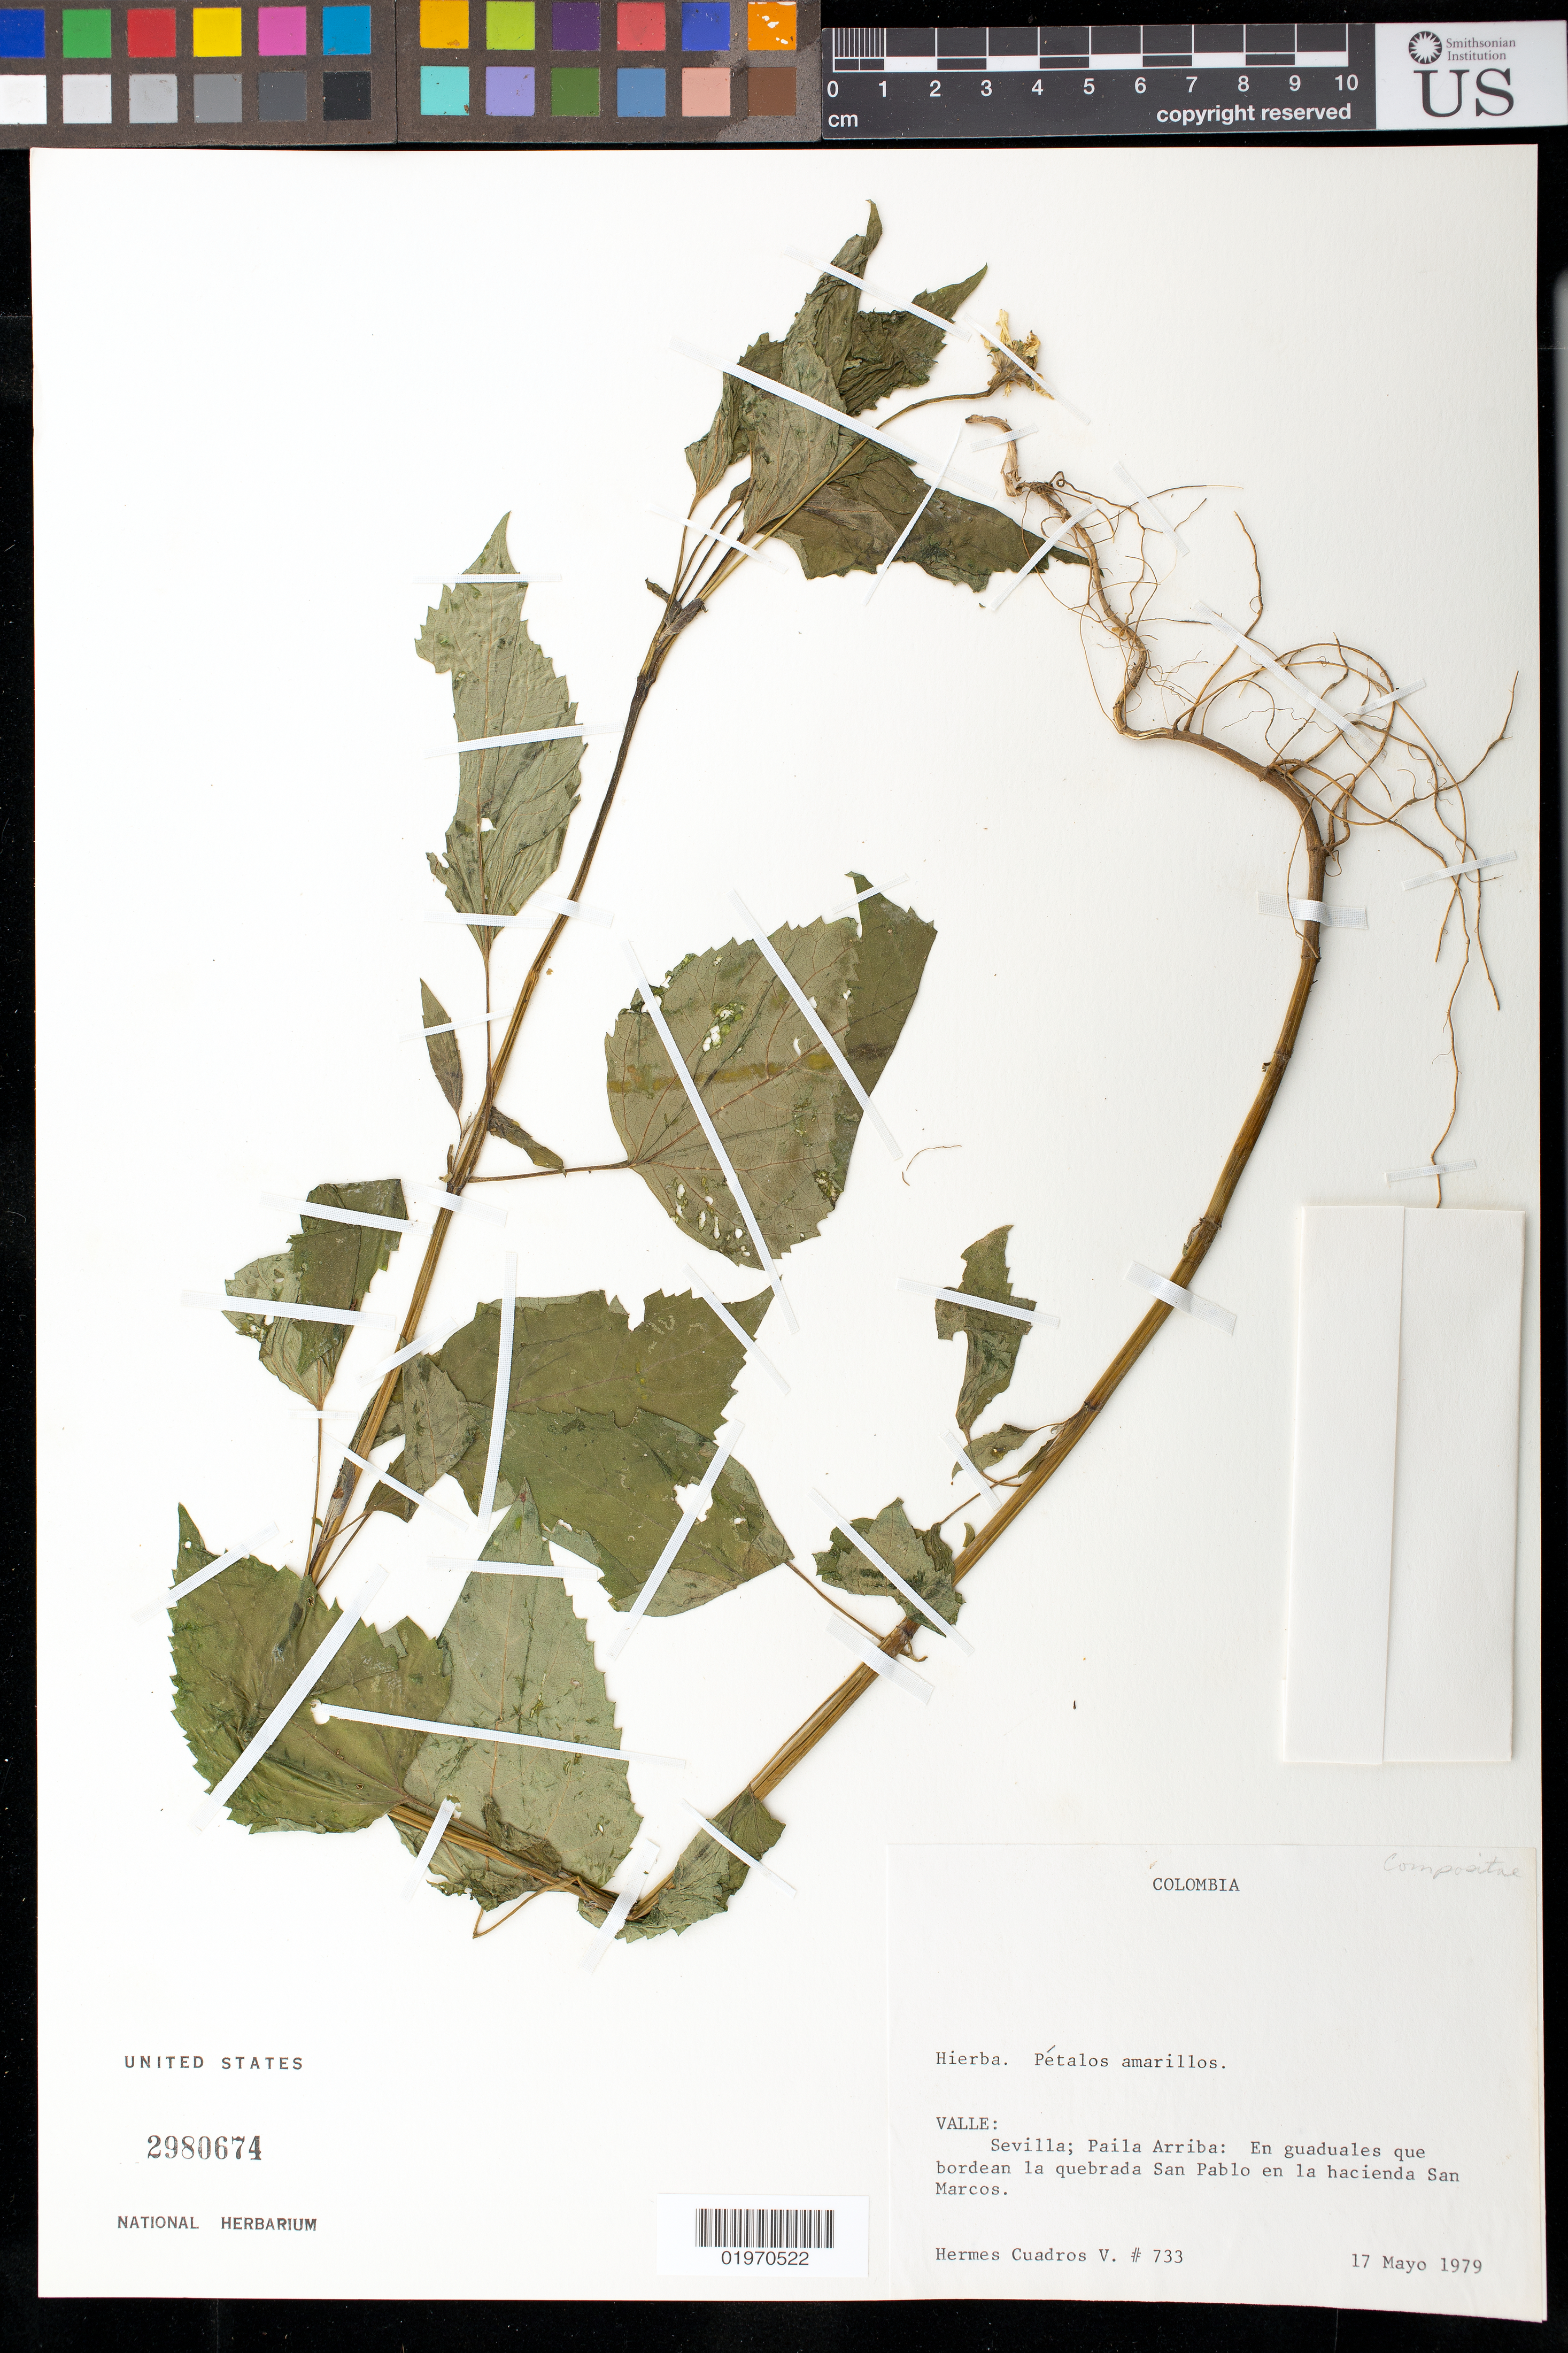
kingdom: Plantae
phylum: Tracheophyta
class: Magnoliopsida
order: Asterales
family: Asteraceae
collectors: H. Cuadros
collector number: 733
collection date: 1979-05-17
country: Colombia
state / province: Valle del Cauca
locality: Sevilla; Paila Arriba: en guaduales que bordean la quebrada San Pablo en la hacineda San Marcos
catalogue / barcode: US 2980674